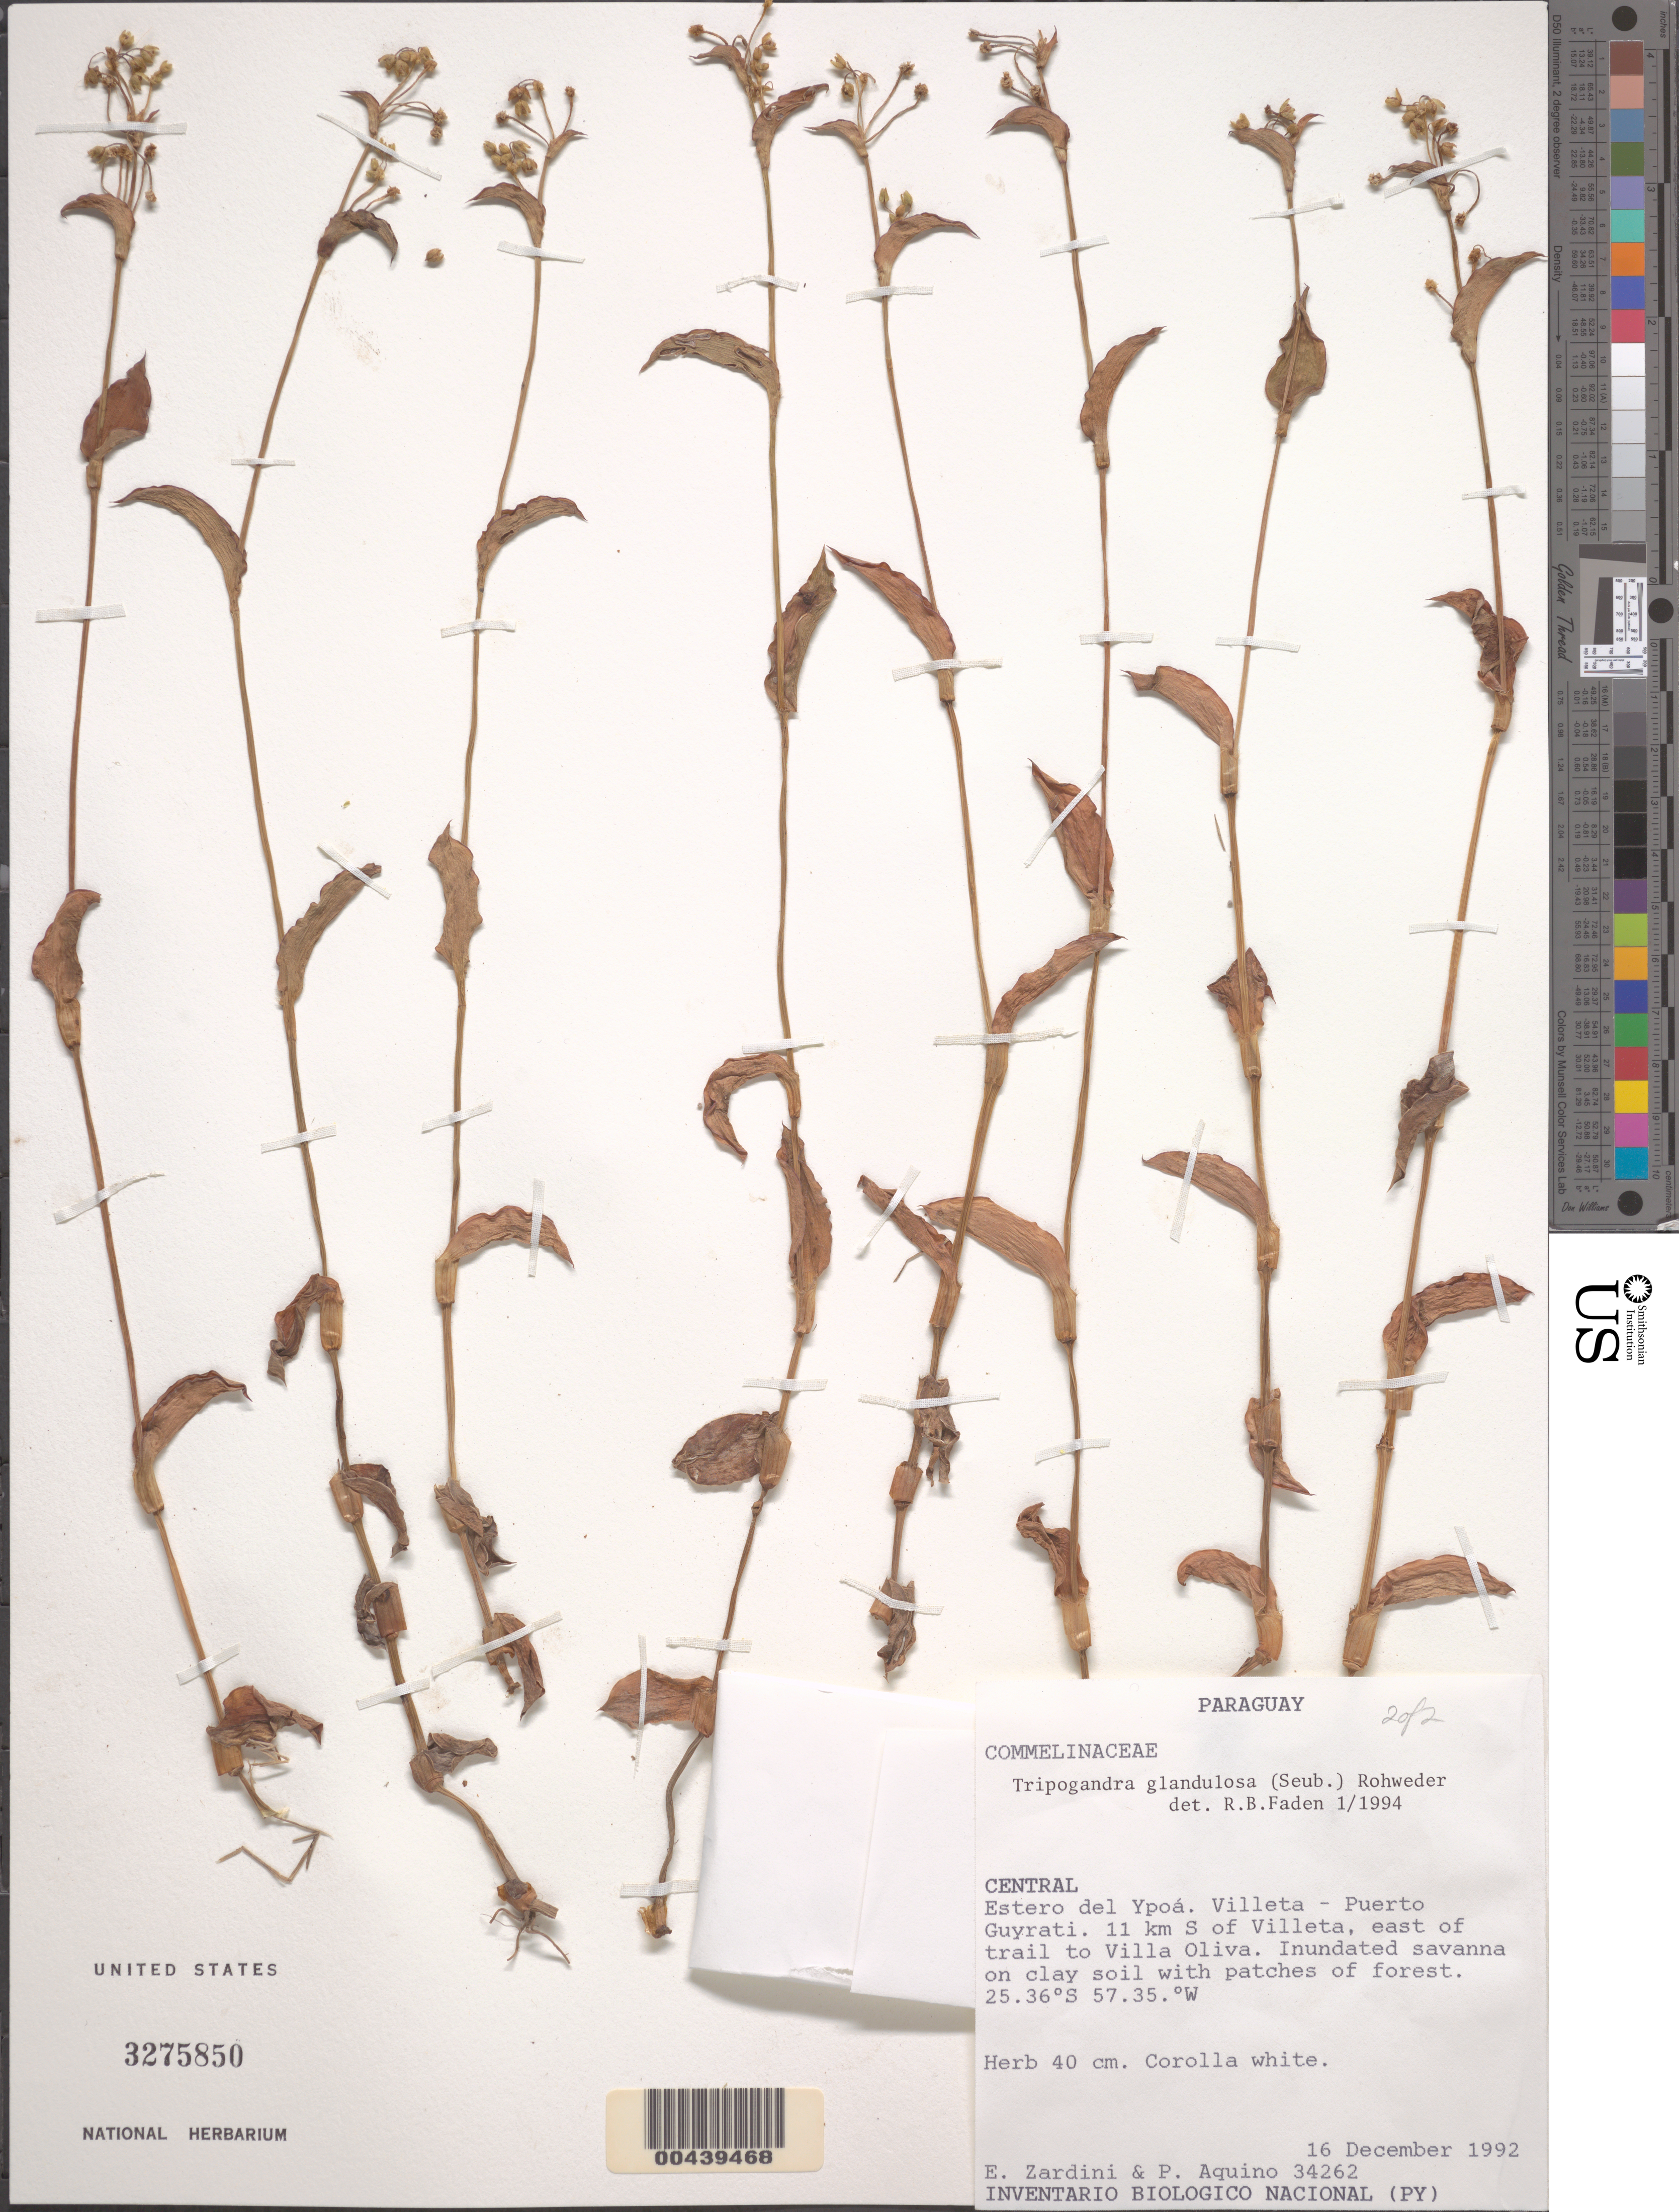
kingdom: Plantae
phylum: Tracheophyta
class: Liliopsida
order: Commelinales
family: Commelinaceae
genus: Tripogandra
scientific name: Tripogandra glandulosa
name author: (Seub.) Rohweder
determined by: Faden, Robert B., (US), Smithsonian Institution - National Museum of Natural History (UNITED STATES)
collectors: E. M. Zardini & P. Aquino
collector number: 34262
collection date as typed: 16 Dec 1992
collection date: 1992-12-16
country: Paraguay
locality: Estero del ypoa, villeta-puerto guyrati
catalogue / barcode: US 3275850